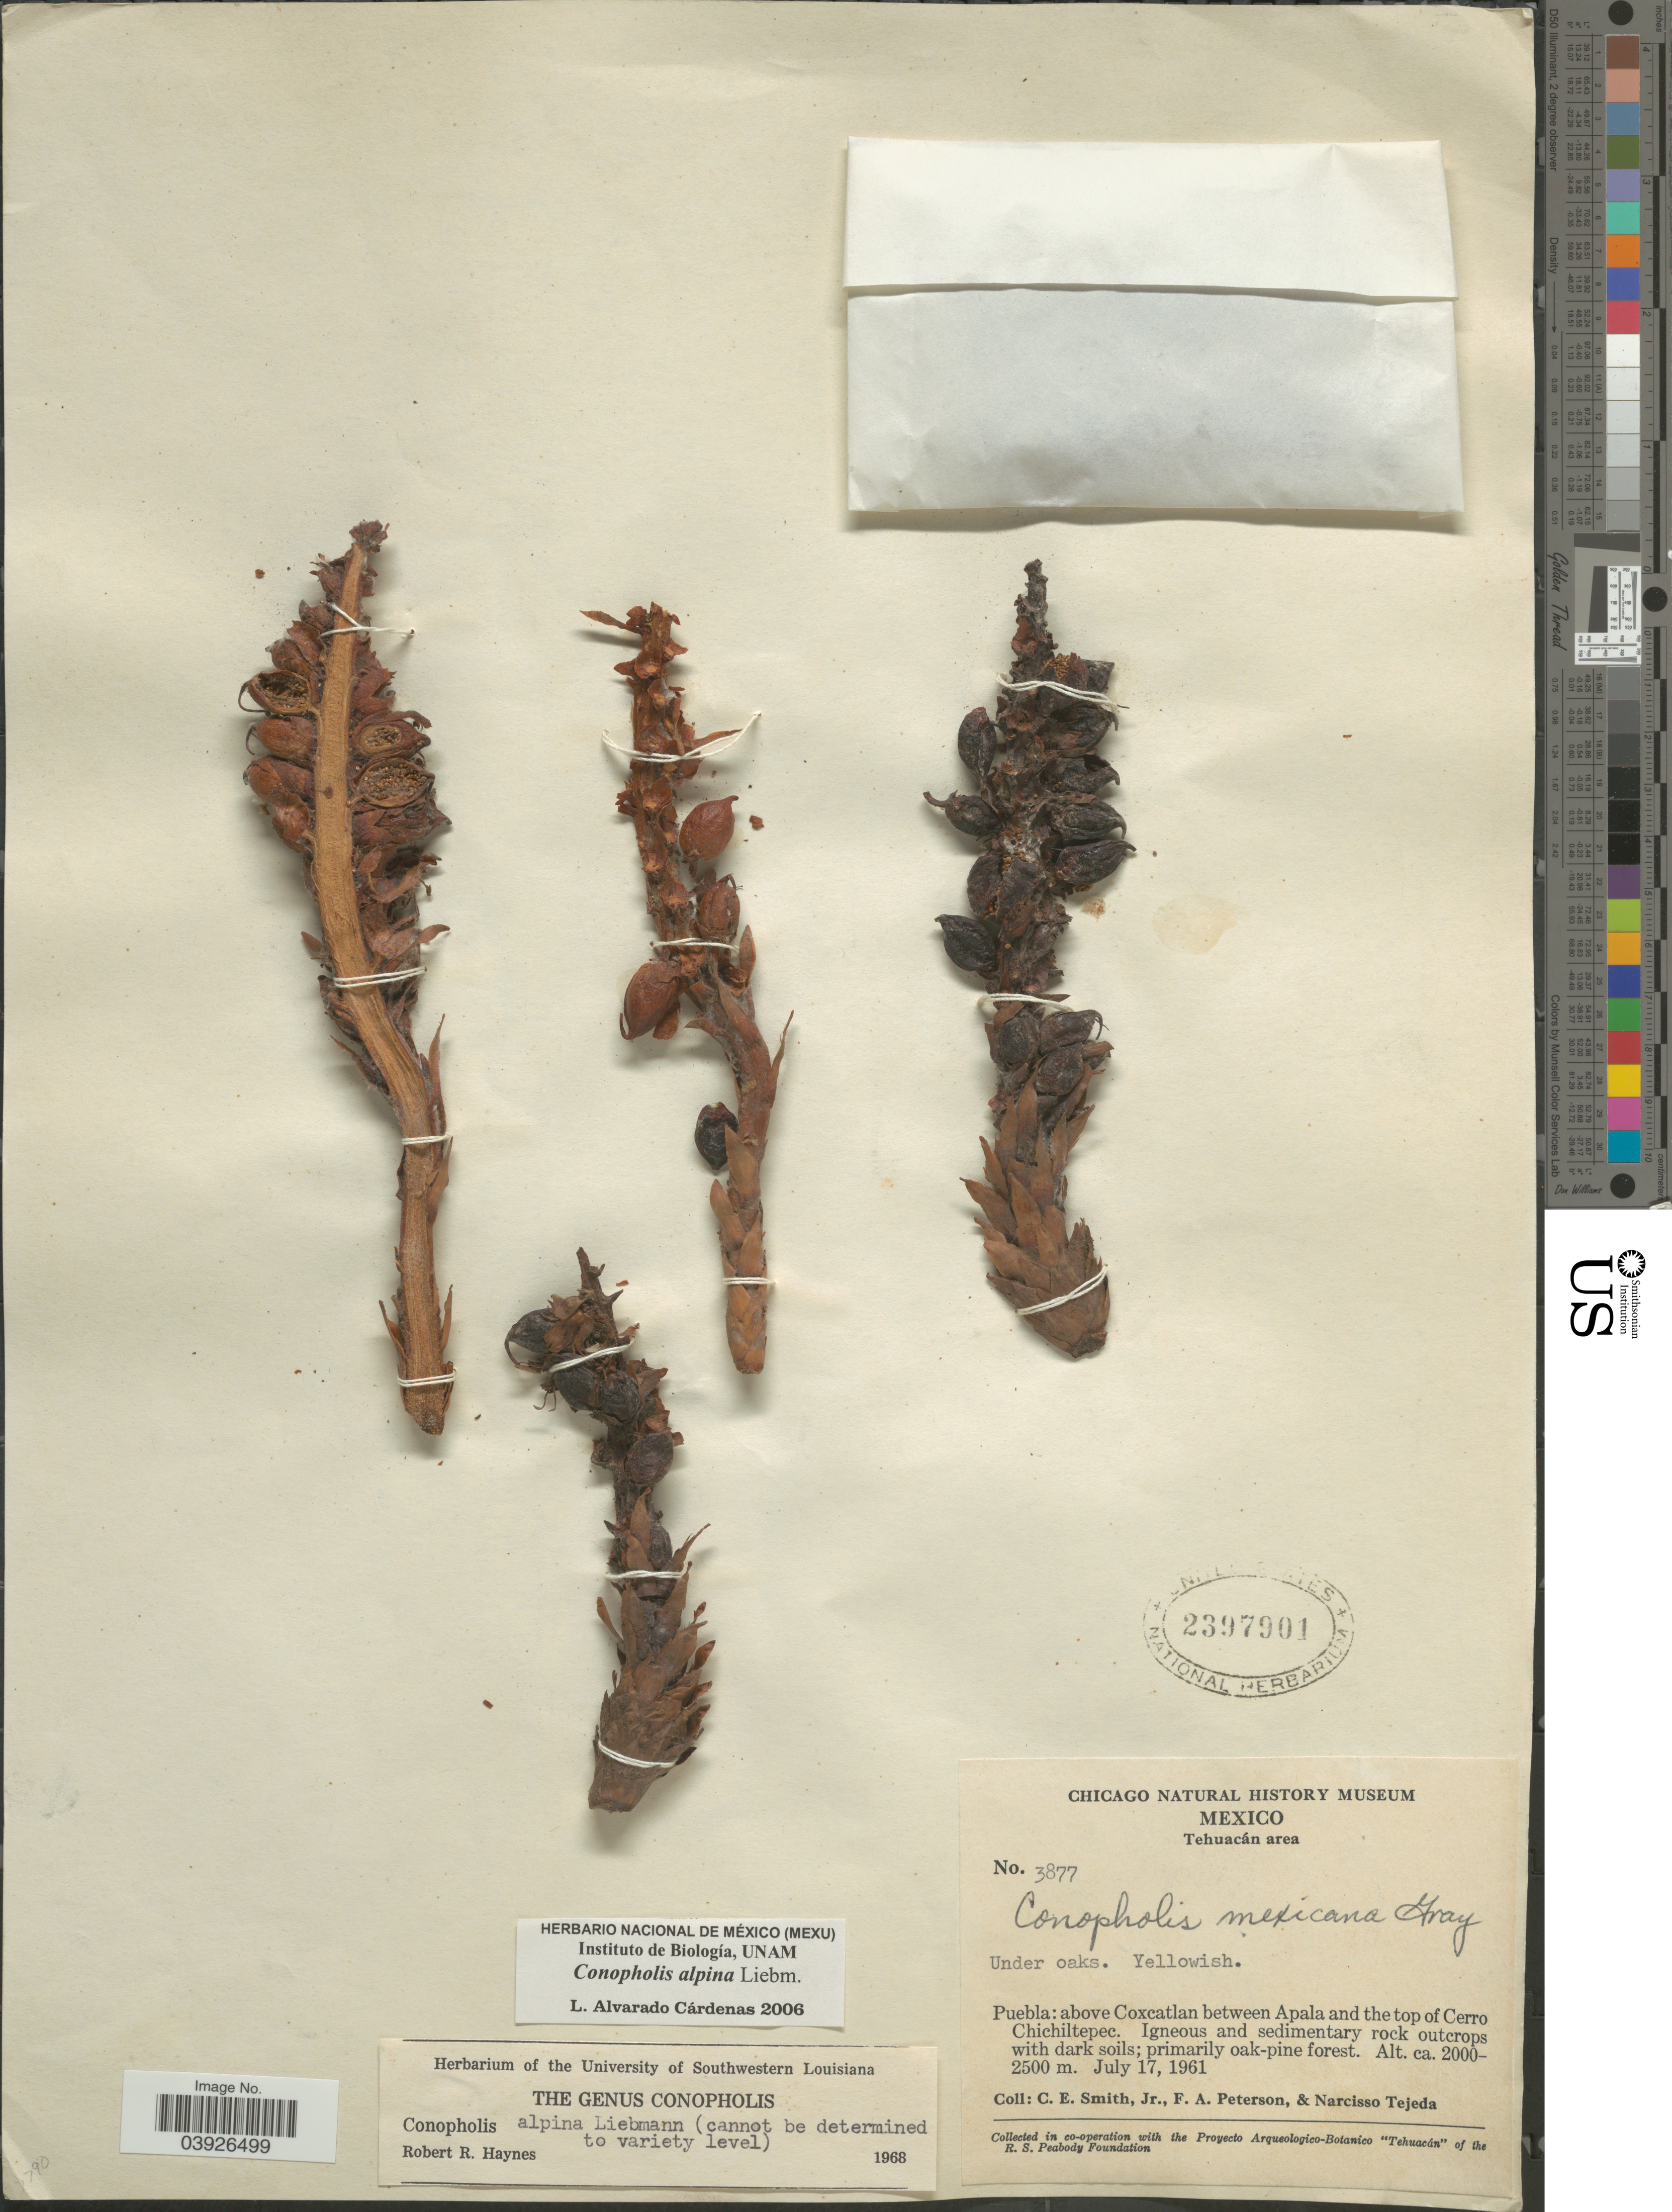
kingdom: Plantae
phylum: Tracheophyta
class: Magnoliopsida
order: Lamiales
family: Orobanchaceae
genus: Conopholis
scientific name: Conopholis alpina var. alpina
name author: Liebm.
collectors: C. E. Smith Jr., F. A. Peterson & N. Tejeda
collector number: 3877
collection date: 1961-07-17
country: Mexico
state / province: Puebla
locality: Tehuacán area. Above Coxcatlan between Apala and the top of Cerro Chichiltepec.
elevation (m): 2000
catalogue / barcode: US 2397901